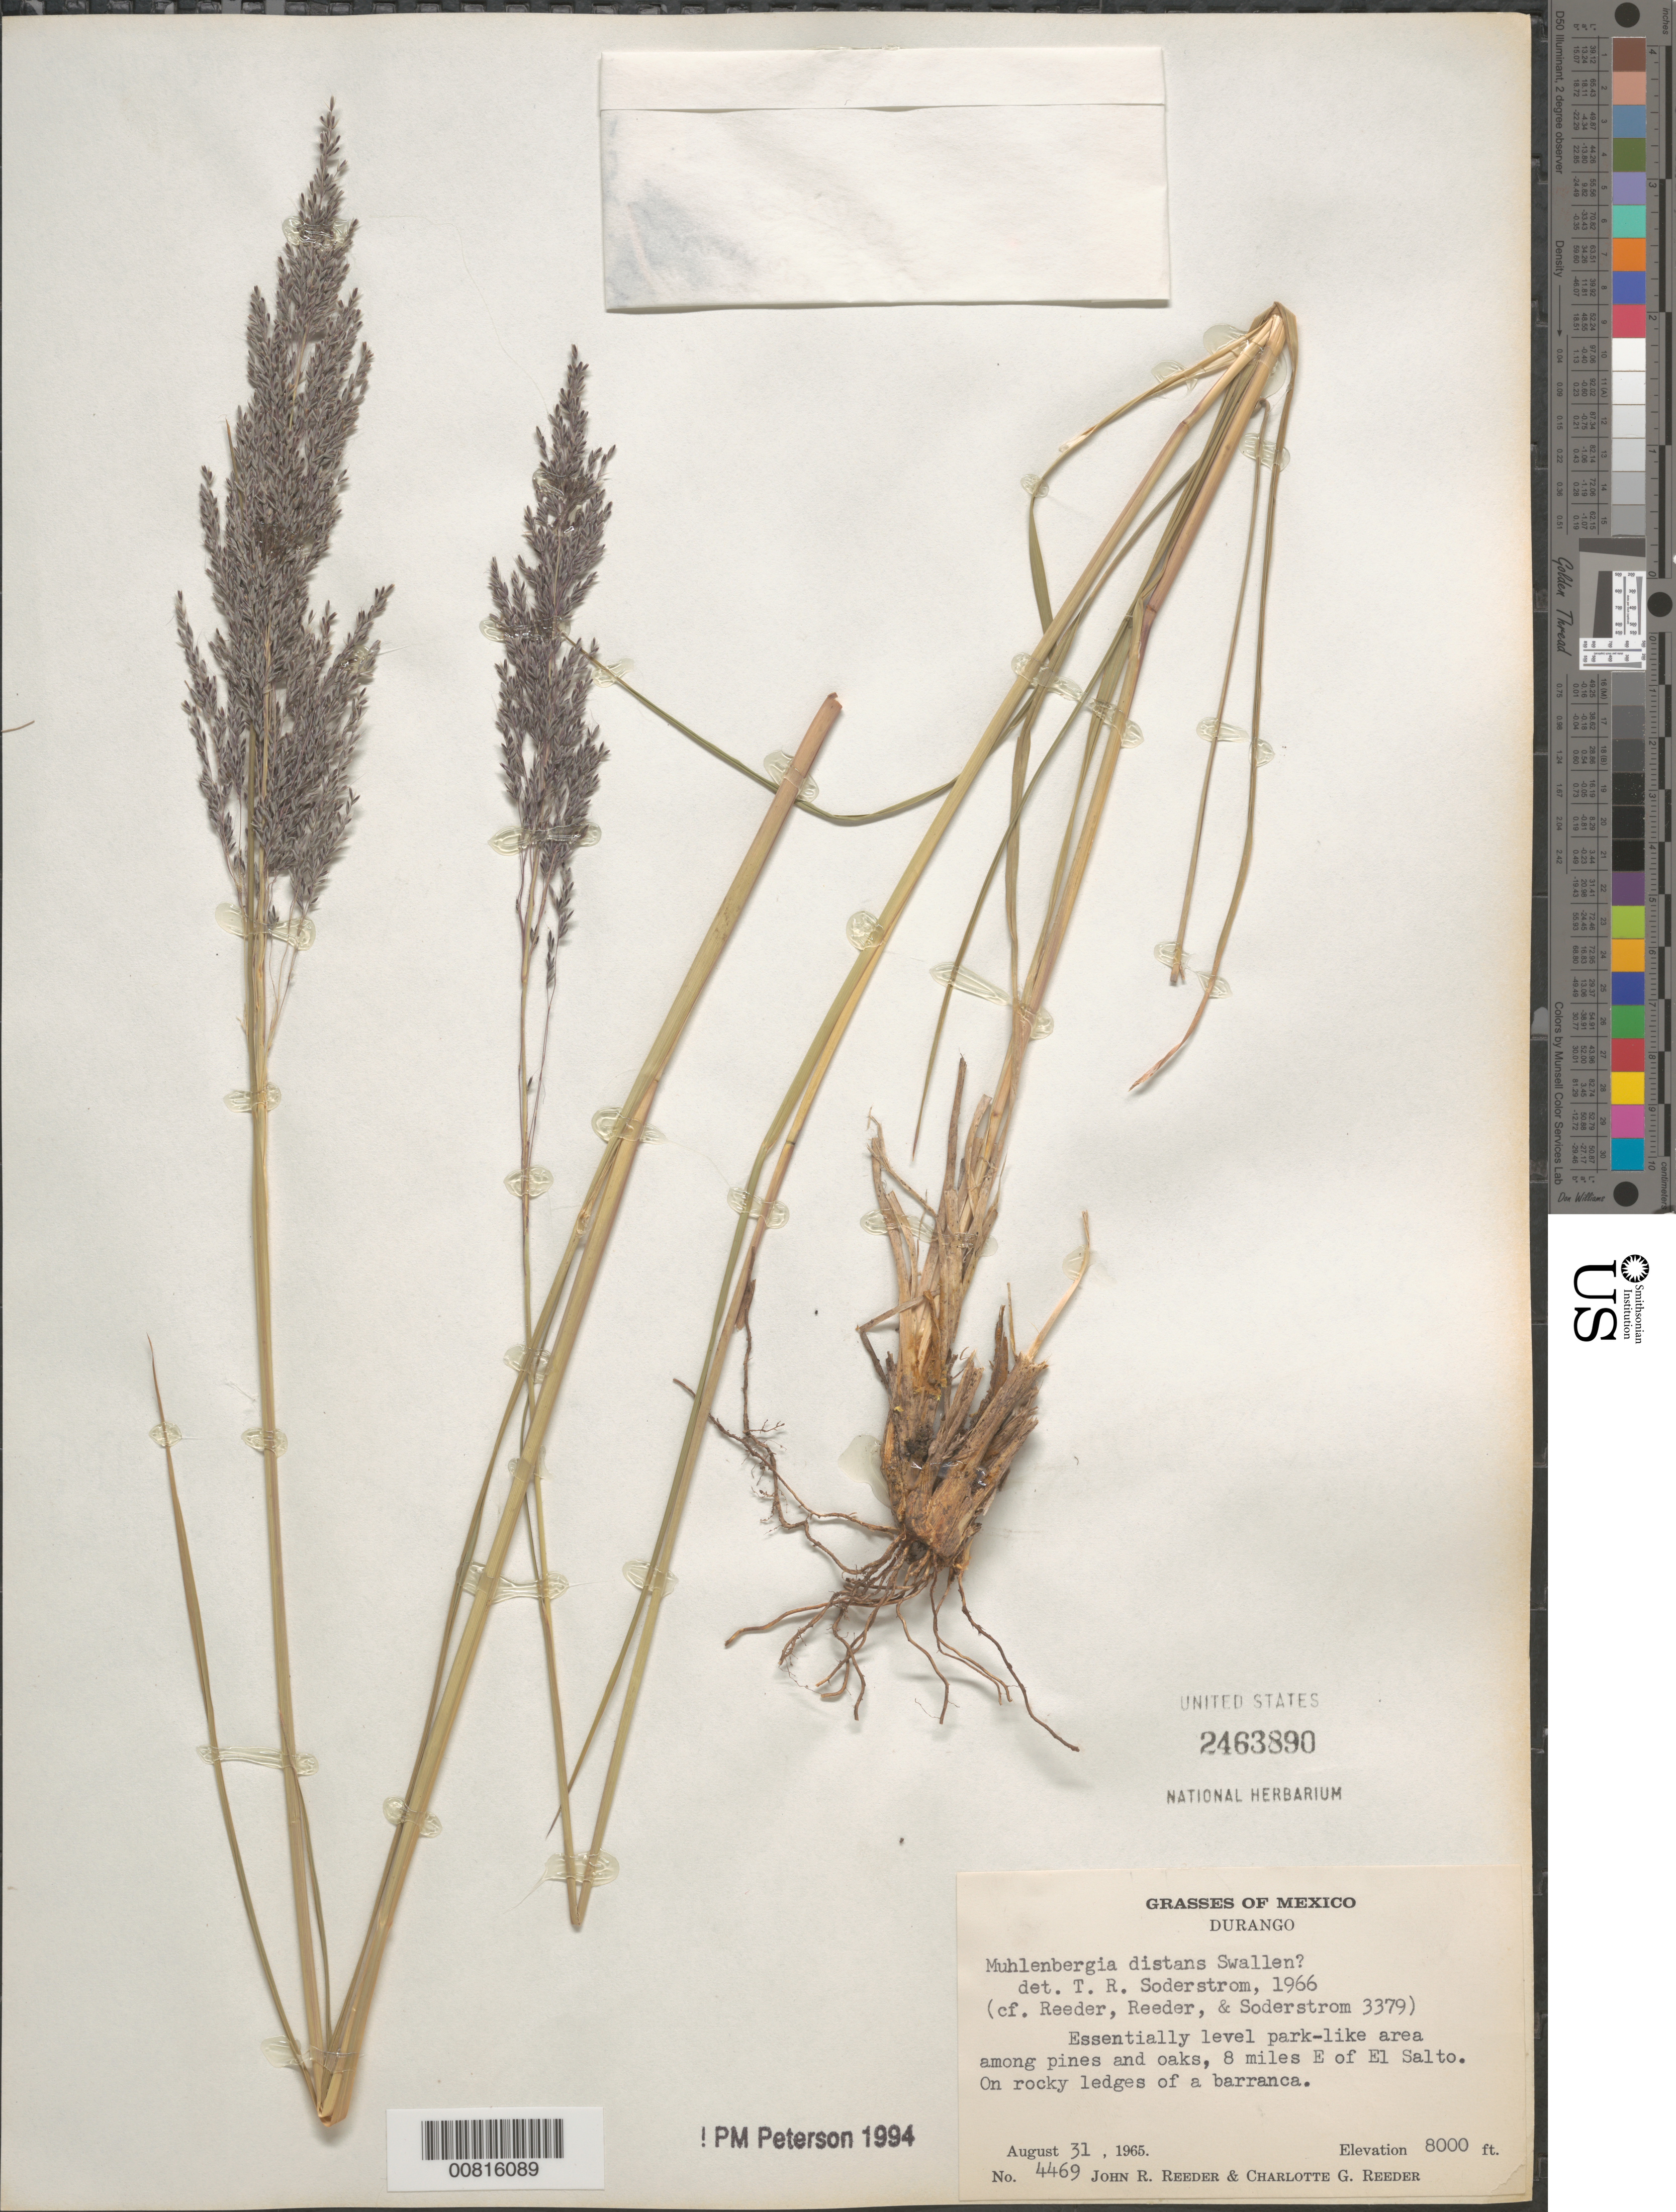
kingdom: Plantae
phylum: Tracheophyta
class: Liliopsida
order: Poales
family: Poaceae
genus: Muhlenbergia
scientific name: Muhlenbergia distans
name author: Swallen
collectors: J. R. Reeder & C. G. Reeder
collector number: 4469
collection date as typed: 31 Aug 1965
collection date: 1965-08-31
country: Mexico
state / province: Durango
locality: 8 mi E of El Salto, Dgo.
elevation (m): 2438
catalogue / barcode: US 2463890